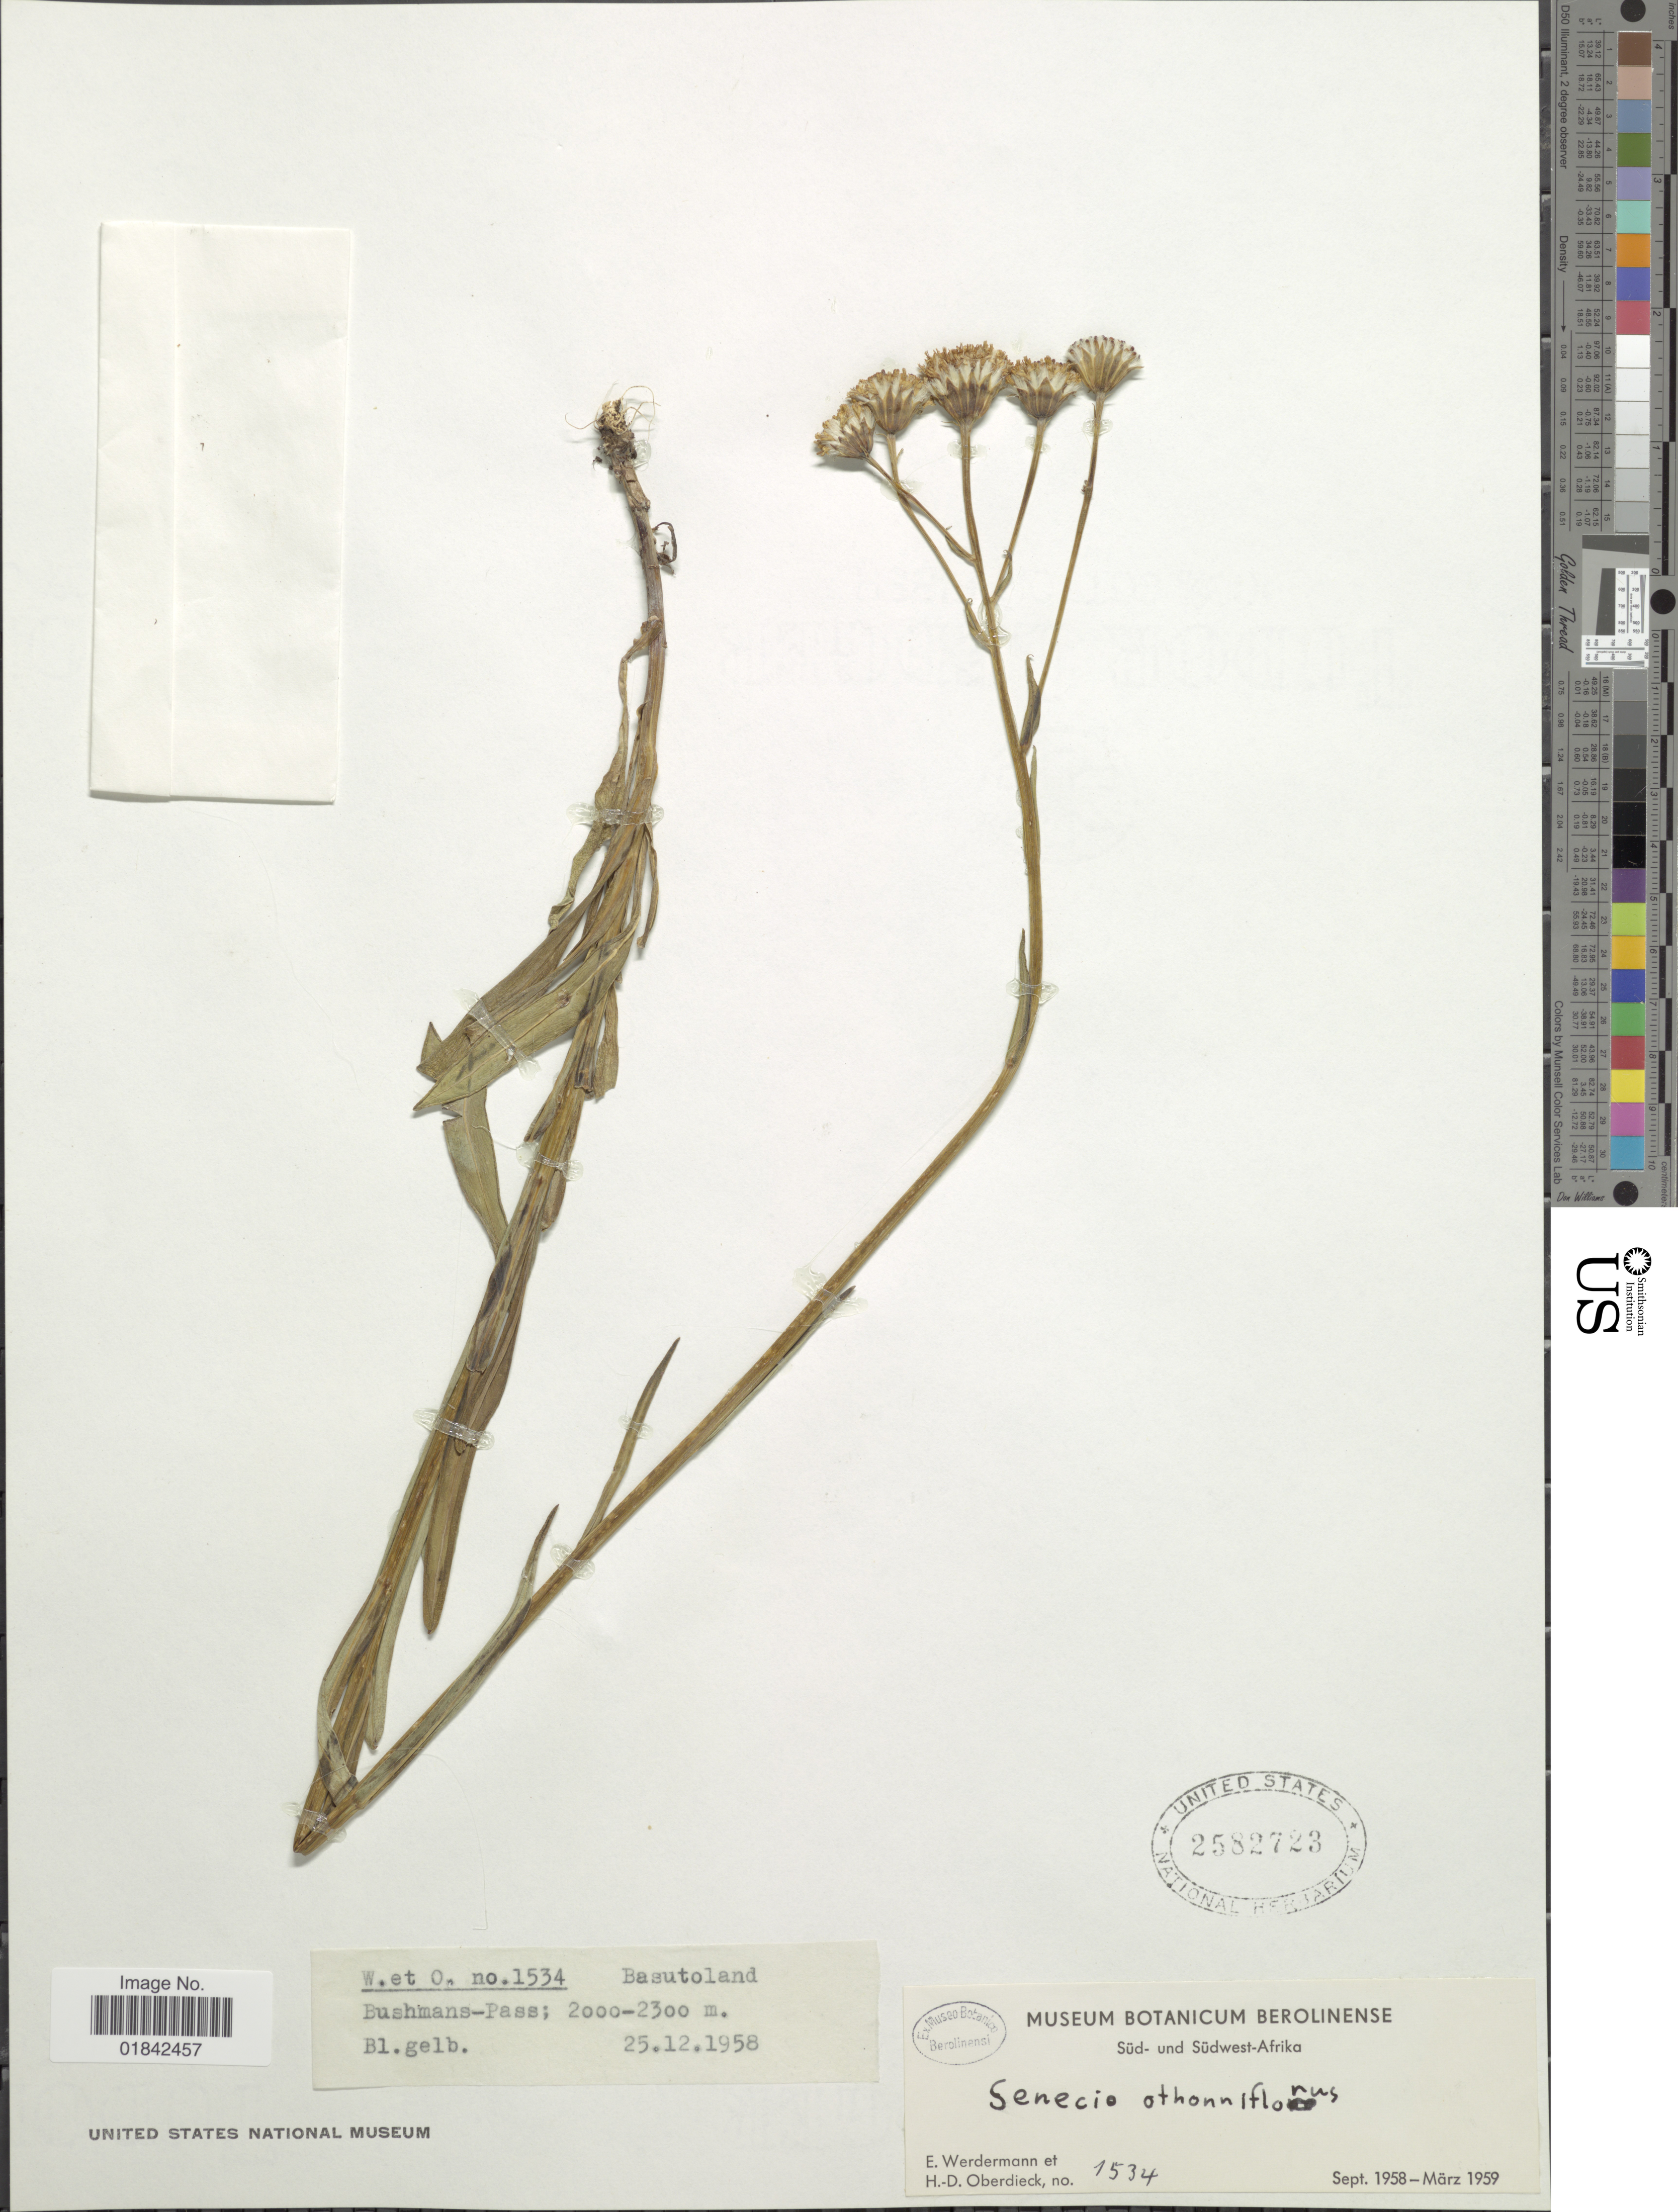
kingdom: Plantae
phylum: Tracheophyta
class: Magnoliopsida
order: Asterales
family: Asteraceae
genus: Senecio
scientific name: Senecio othonniflorus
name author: DC.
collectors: E. Werdermann & H. Oberdieck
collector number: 1534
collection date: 1958-09/1959-03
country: Lesotho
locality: Basutoland, Bushmans-Pass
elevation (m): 2000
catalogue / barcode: US 2582723